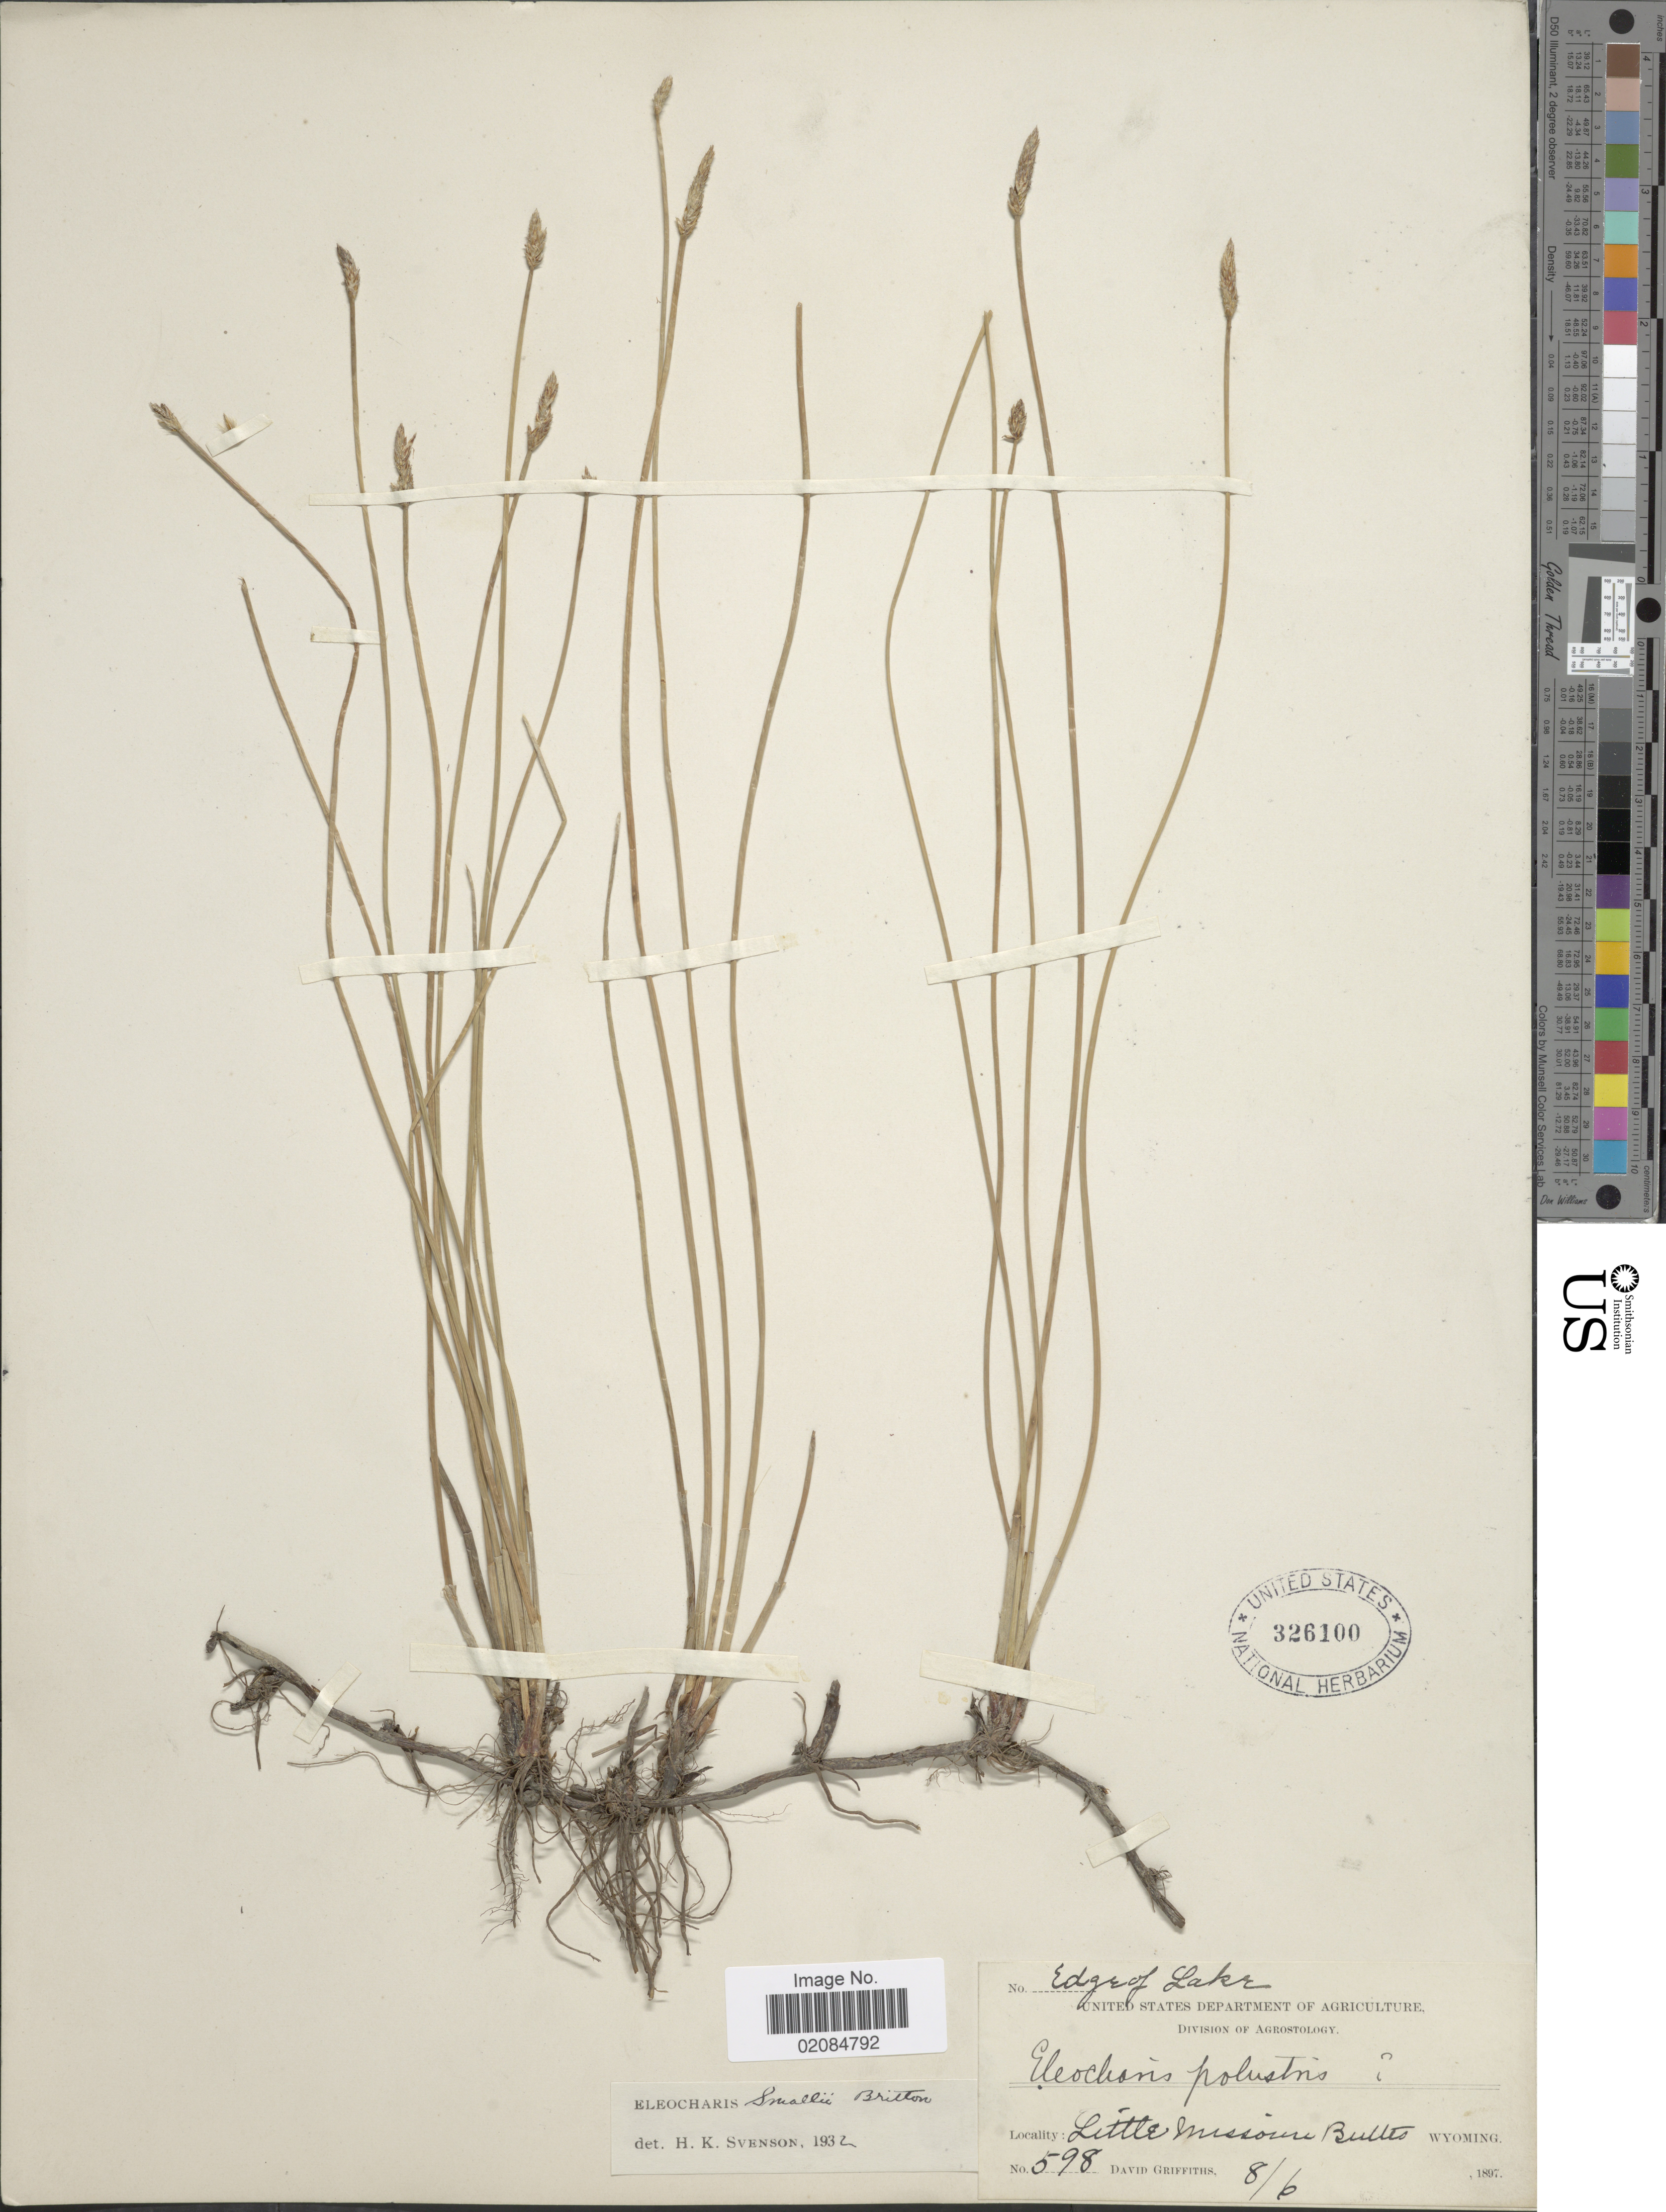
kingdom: Plantae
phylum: Tracheophyta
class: Liliopsida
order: Poales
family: Cyperaceae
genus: Eleocharis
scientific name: Eleocharis palustris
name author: (L.) Roem. & Schult.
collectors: D. Griffiths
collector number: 598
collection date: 1897-08-06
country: United States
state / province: Wyoming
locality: Little Missouri Buttes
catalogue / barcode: US 326100